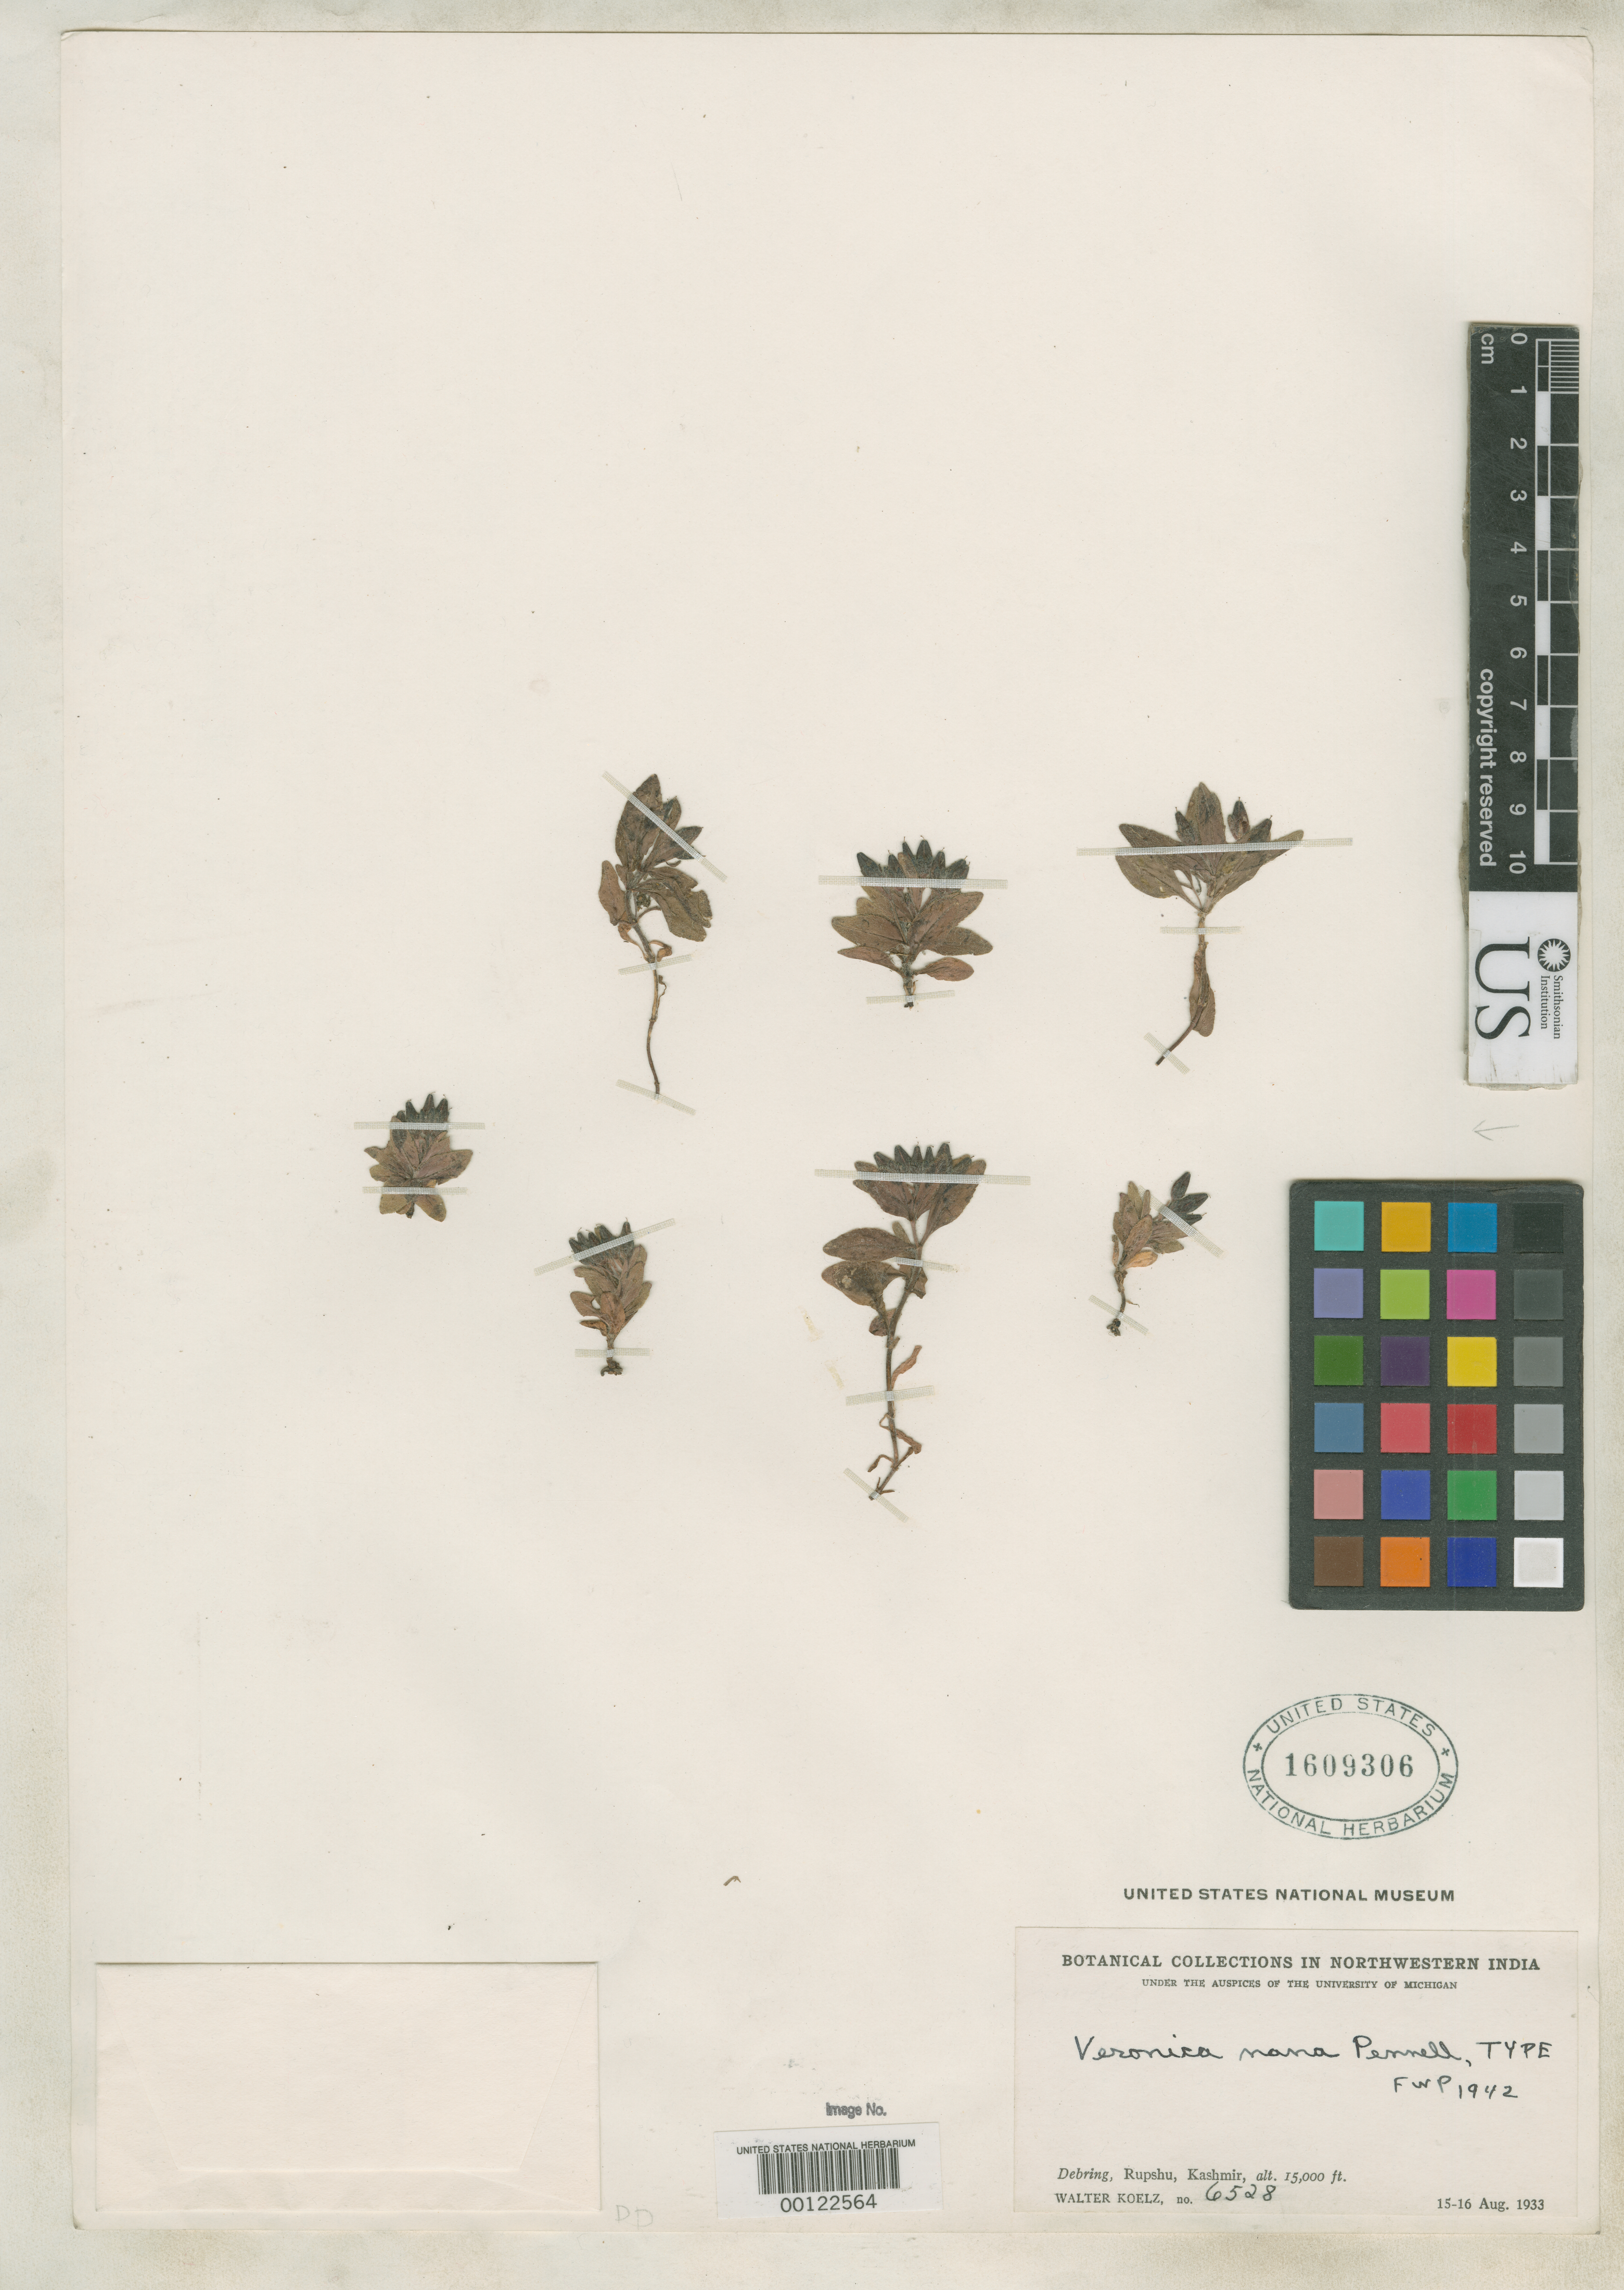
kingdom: Plantae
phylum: Tracheophyta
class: Magnoliopsida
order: Lamiales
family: Plantaginaceae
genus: Veronica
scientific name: Veronica nana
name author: Pennell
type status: Holotype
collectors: W. Kelz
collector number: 6528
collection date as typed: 15 Aug 1933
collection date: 1933-08-15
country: India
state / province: Jammu And Kashmir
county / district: Rupshu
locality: Ebring.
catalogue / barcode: US 1609306